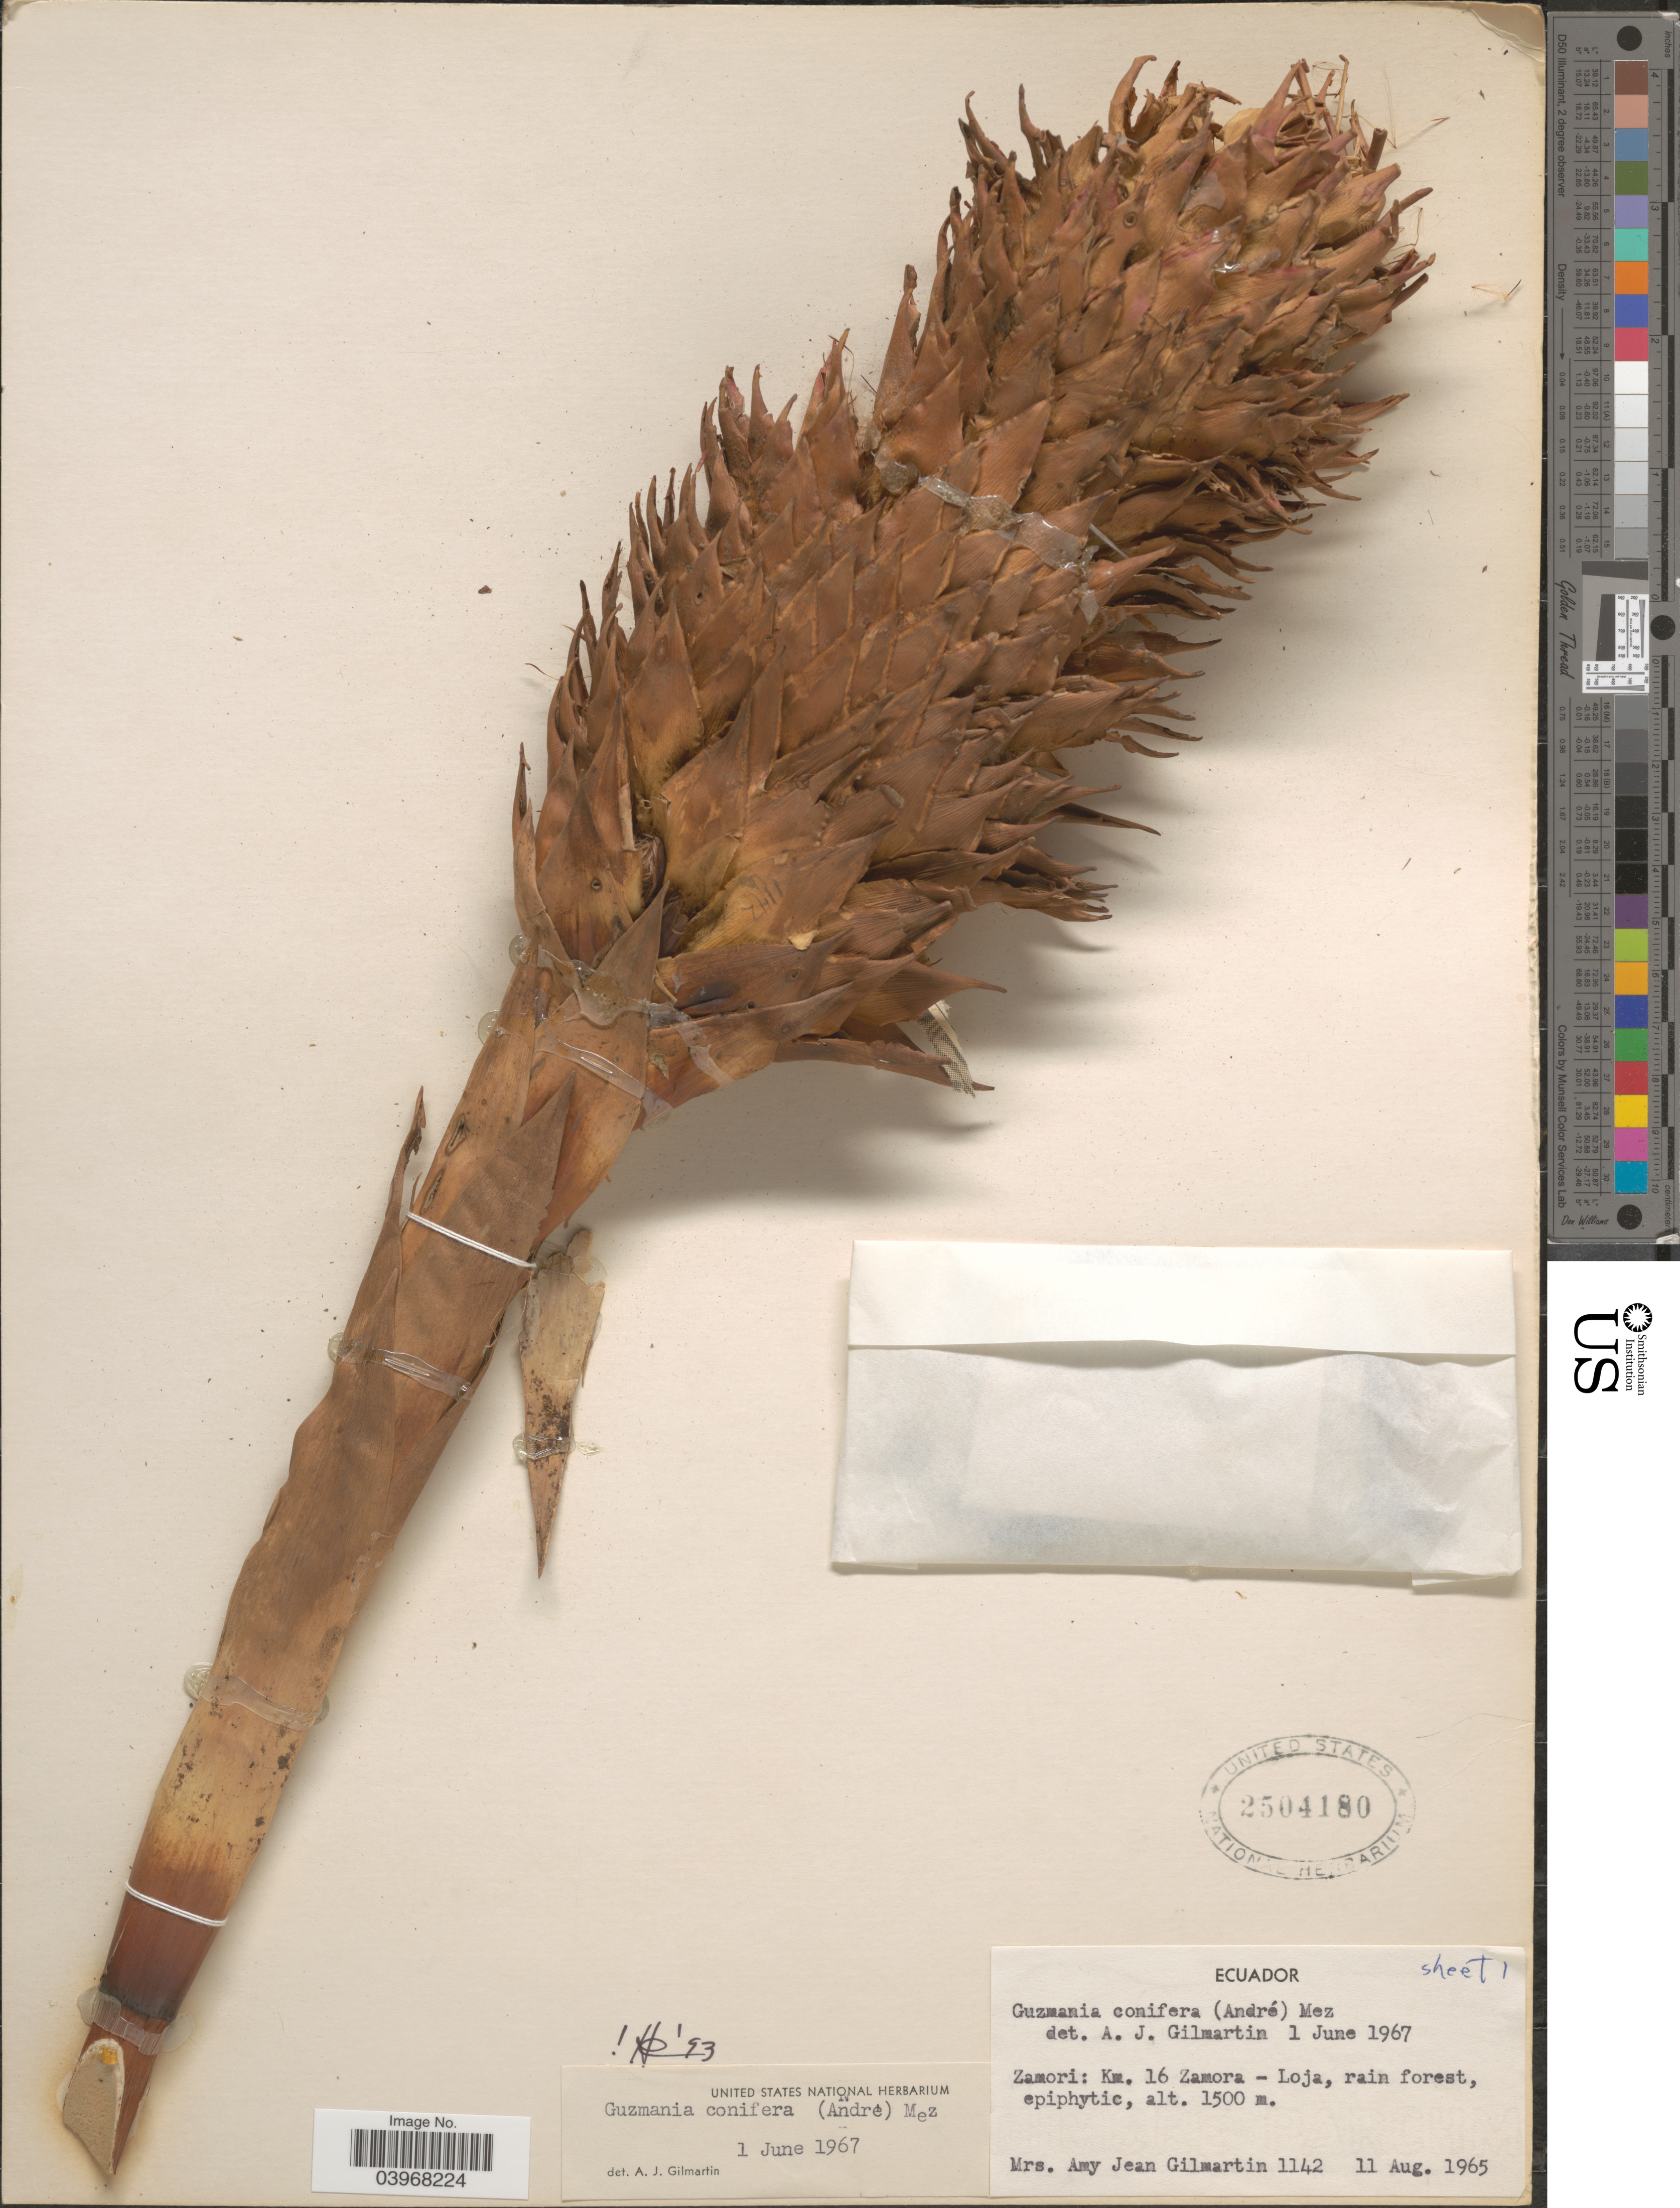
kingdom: Plantae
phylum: Tracheophyta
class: Liliopsida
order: Poales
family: Bromeliaceae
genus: Guzmania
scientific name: Guzmania conifera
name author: (André) André ex Mez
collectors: A. J. Gilmartin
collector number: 1142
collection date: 1965-08-11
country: Ecuador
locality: Zamori: Km. 16 Zamora - Loja, rain forest.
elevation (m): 1500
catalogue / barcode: US 2504180